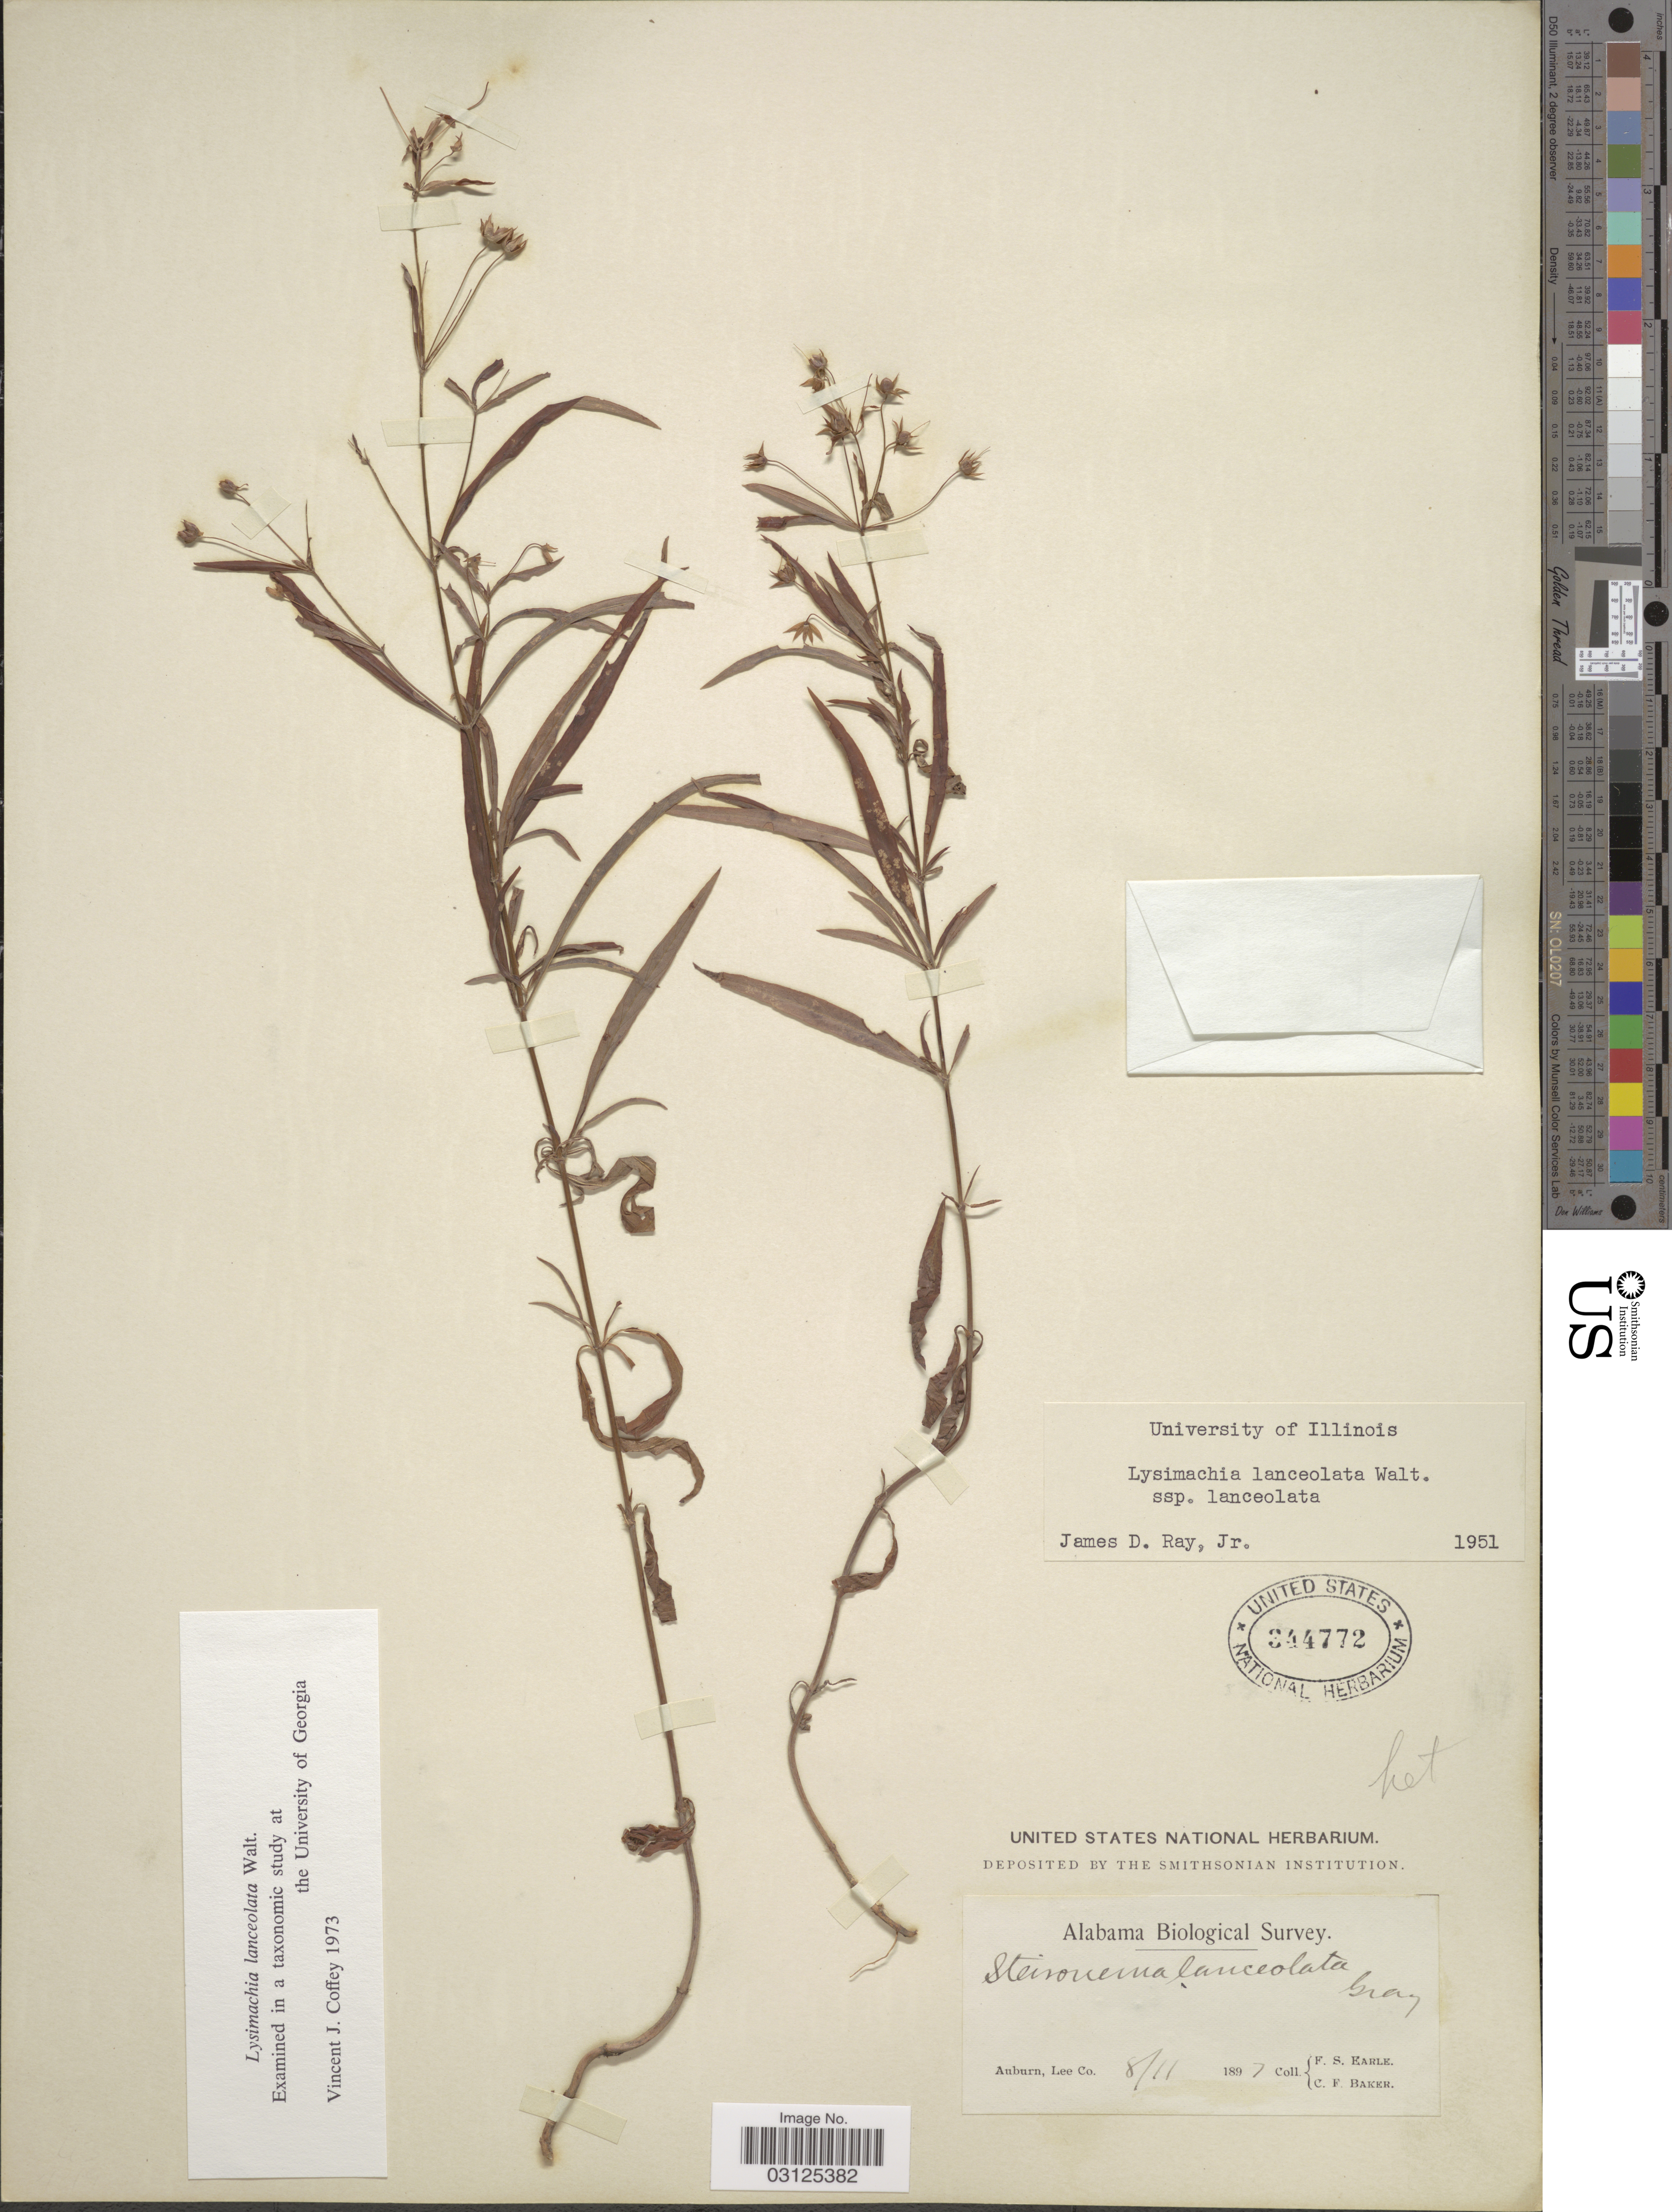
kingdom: Plantae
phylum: Tracheophyta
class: Magnoliopsida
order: Ericales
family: Primulaceae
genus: Lysimachia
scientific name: Lysimachia lanceolata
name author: Walter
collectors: F. S. Earle & C. F. Baker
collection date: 1897-11-08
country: United States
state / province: Alabama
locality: Auburn, Lee Co.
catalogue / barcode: US 344772